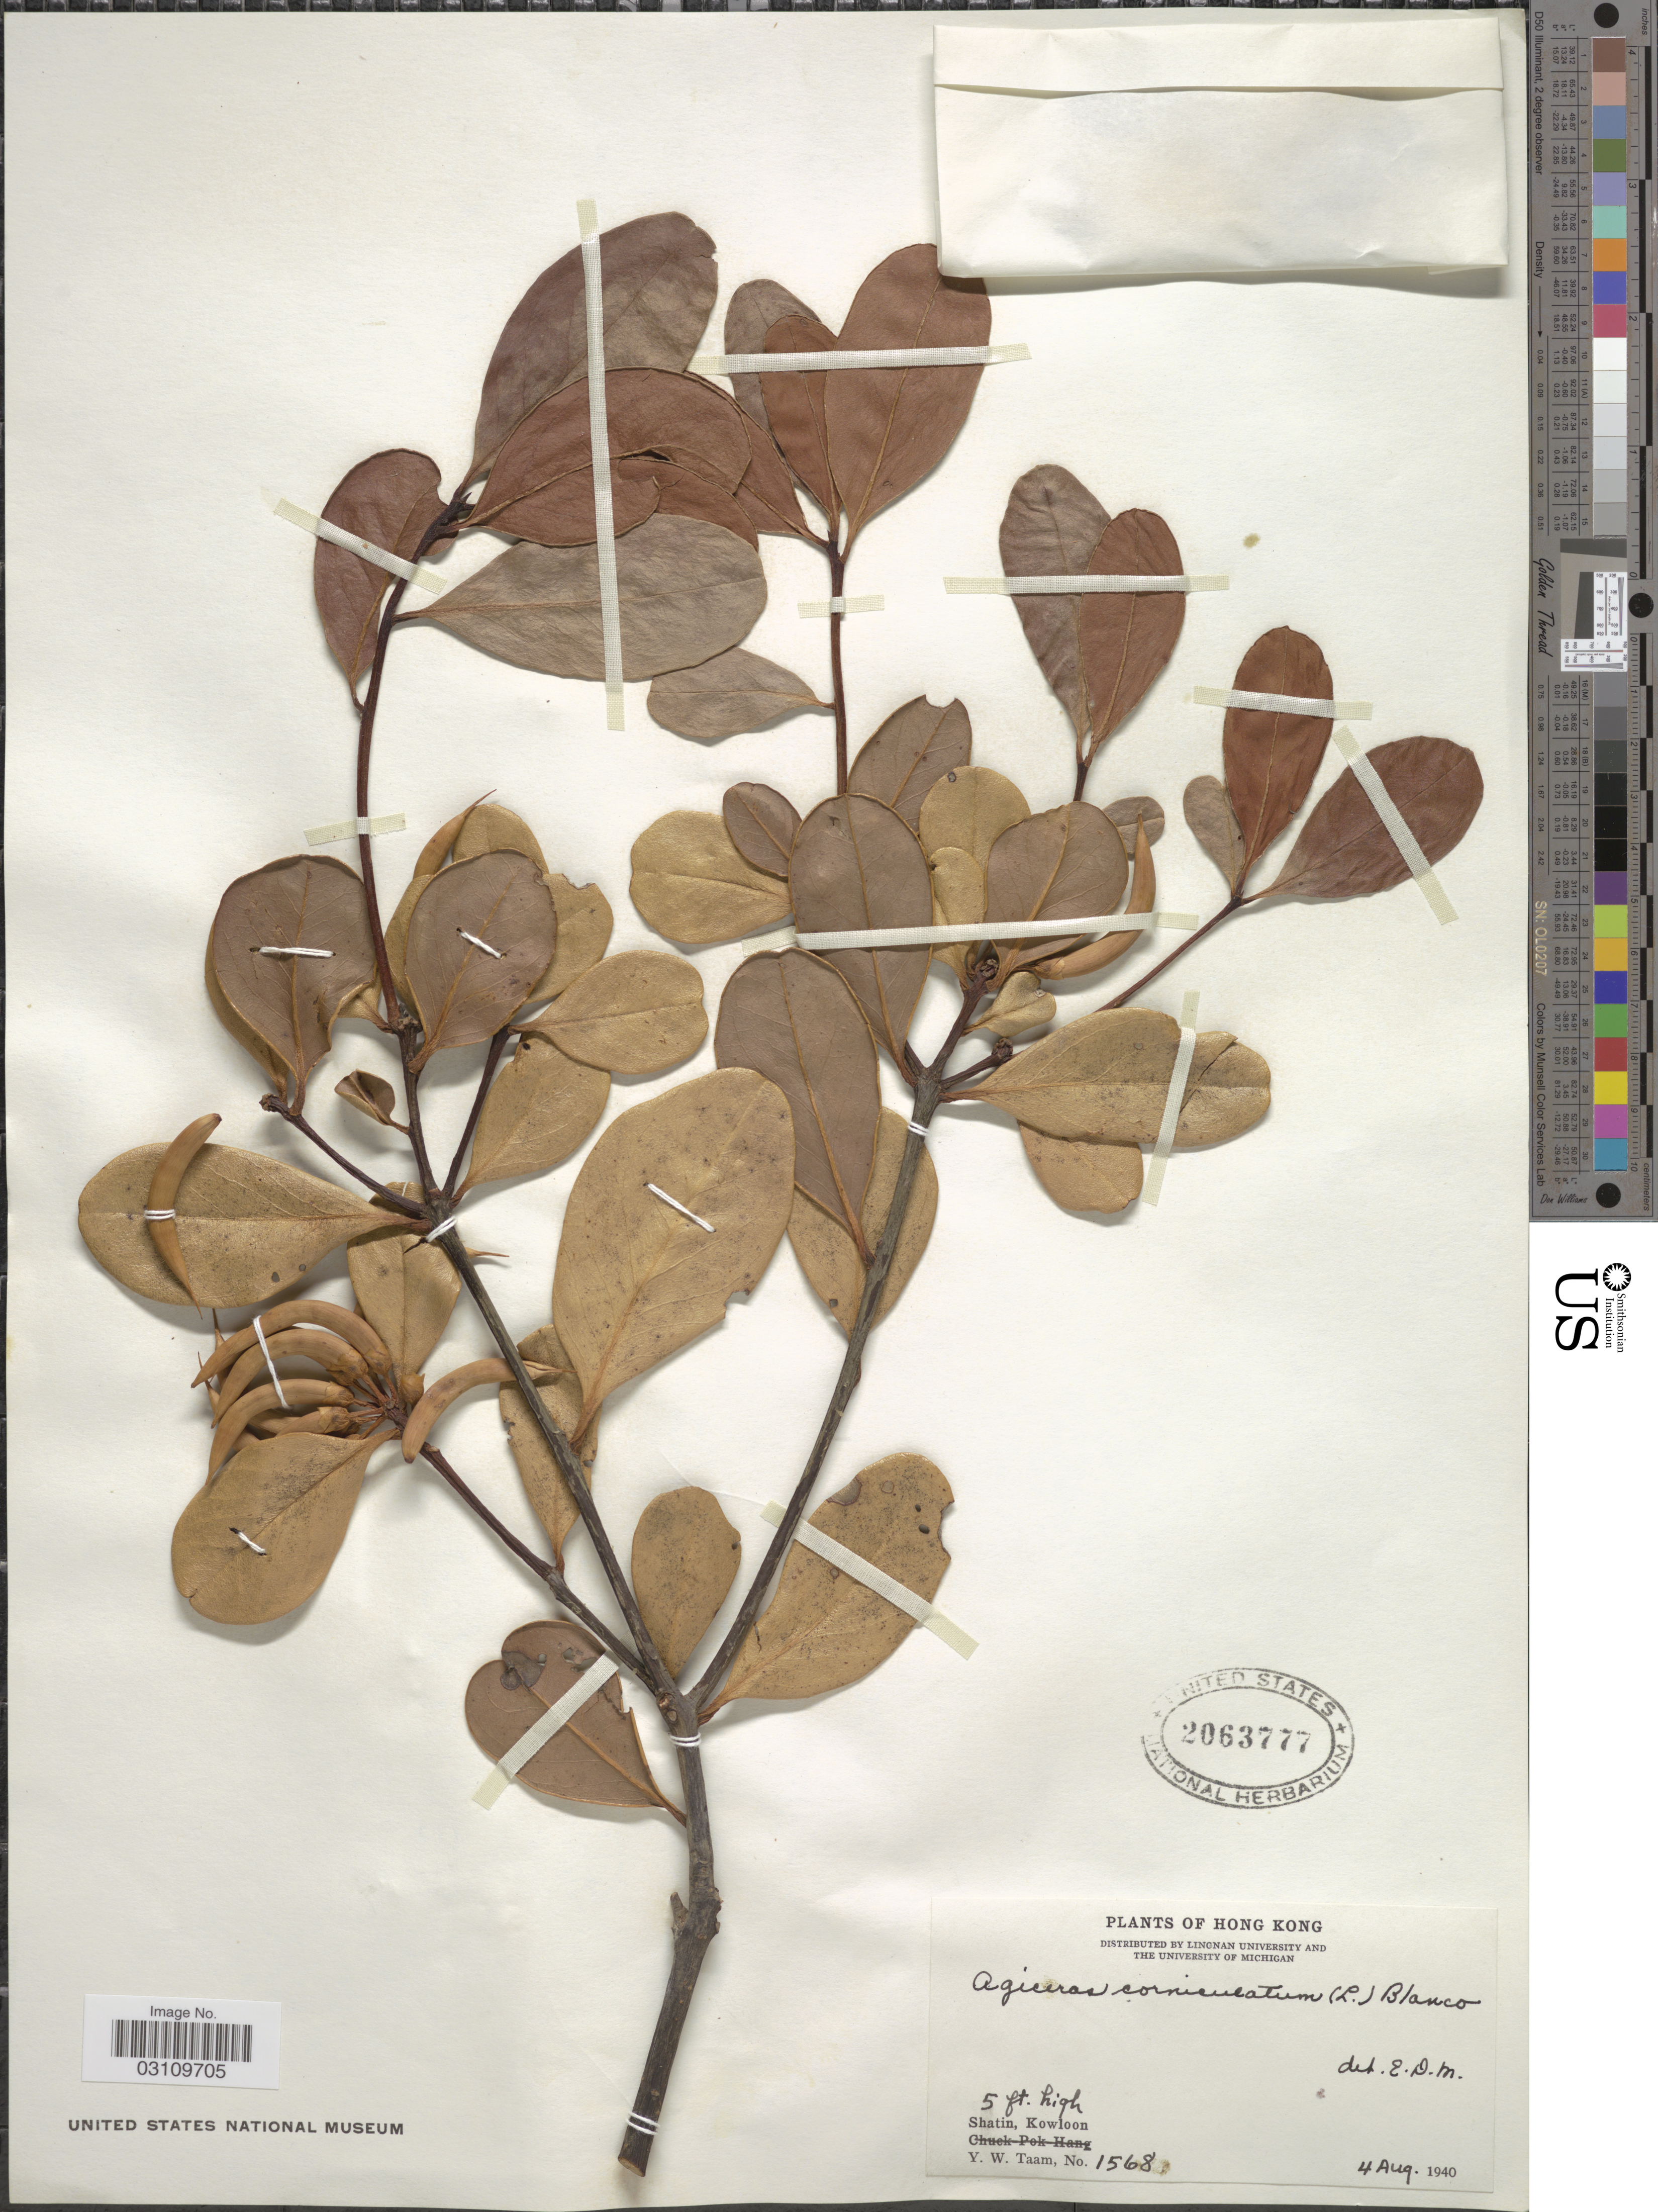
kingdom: Plantae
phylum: Tracheophyta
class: Magnoliopsida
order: Ericales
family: Primulaceae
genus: Aegiceras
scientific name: Aegiceras corniculatum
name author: (L.) Blanco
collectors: Y. W. Taam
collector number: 1568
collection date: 1940-08-04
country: China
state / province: Hong Kong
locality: Shatin, Kowloon.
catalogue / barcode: US 2063777